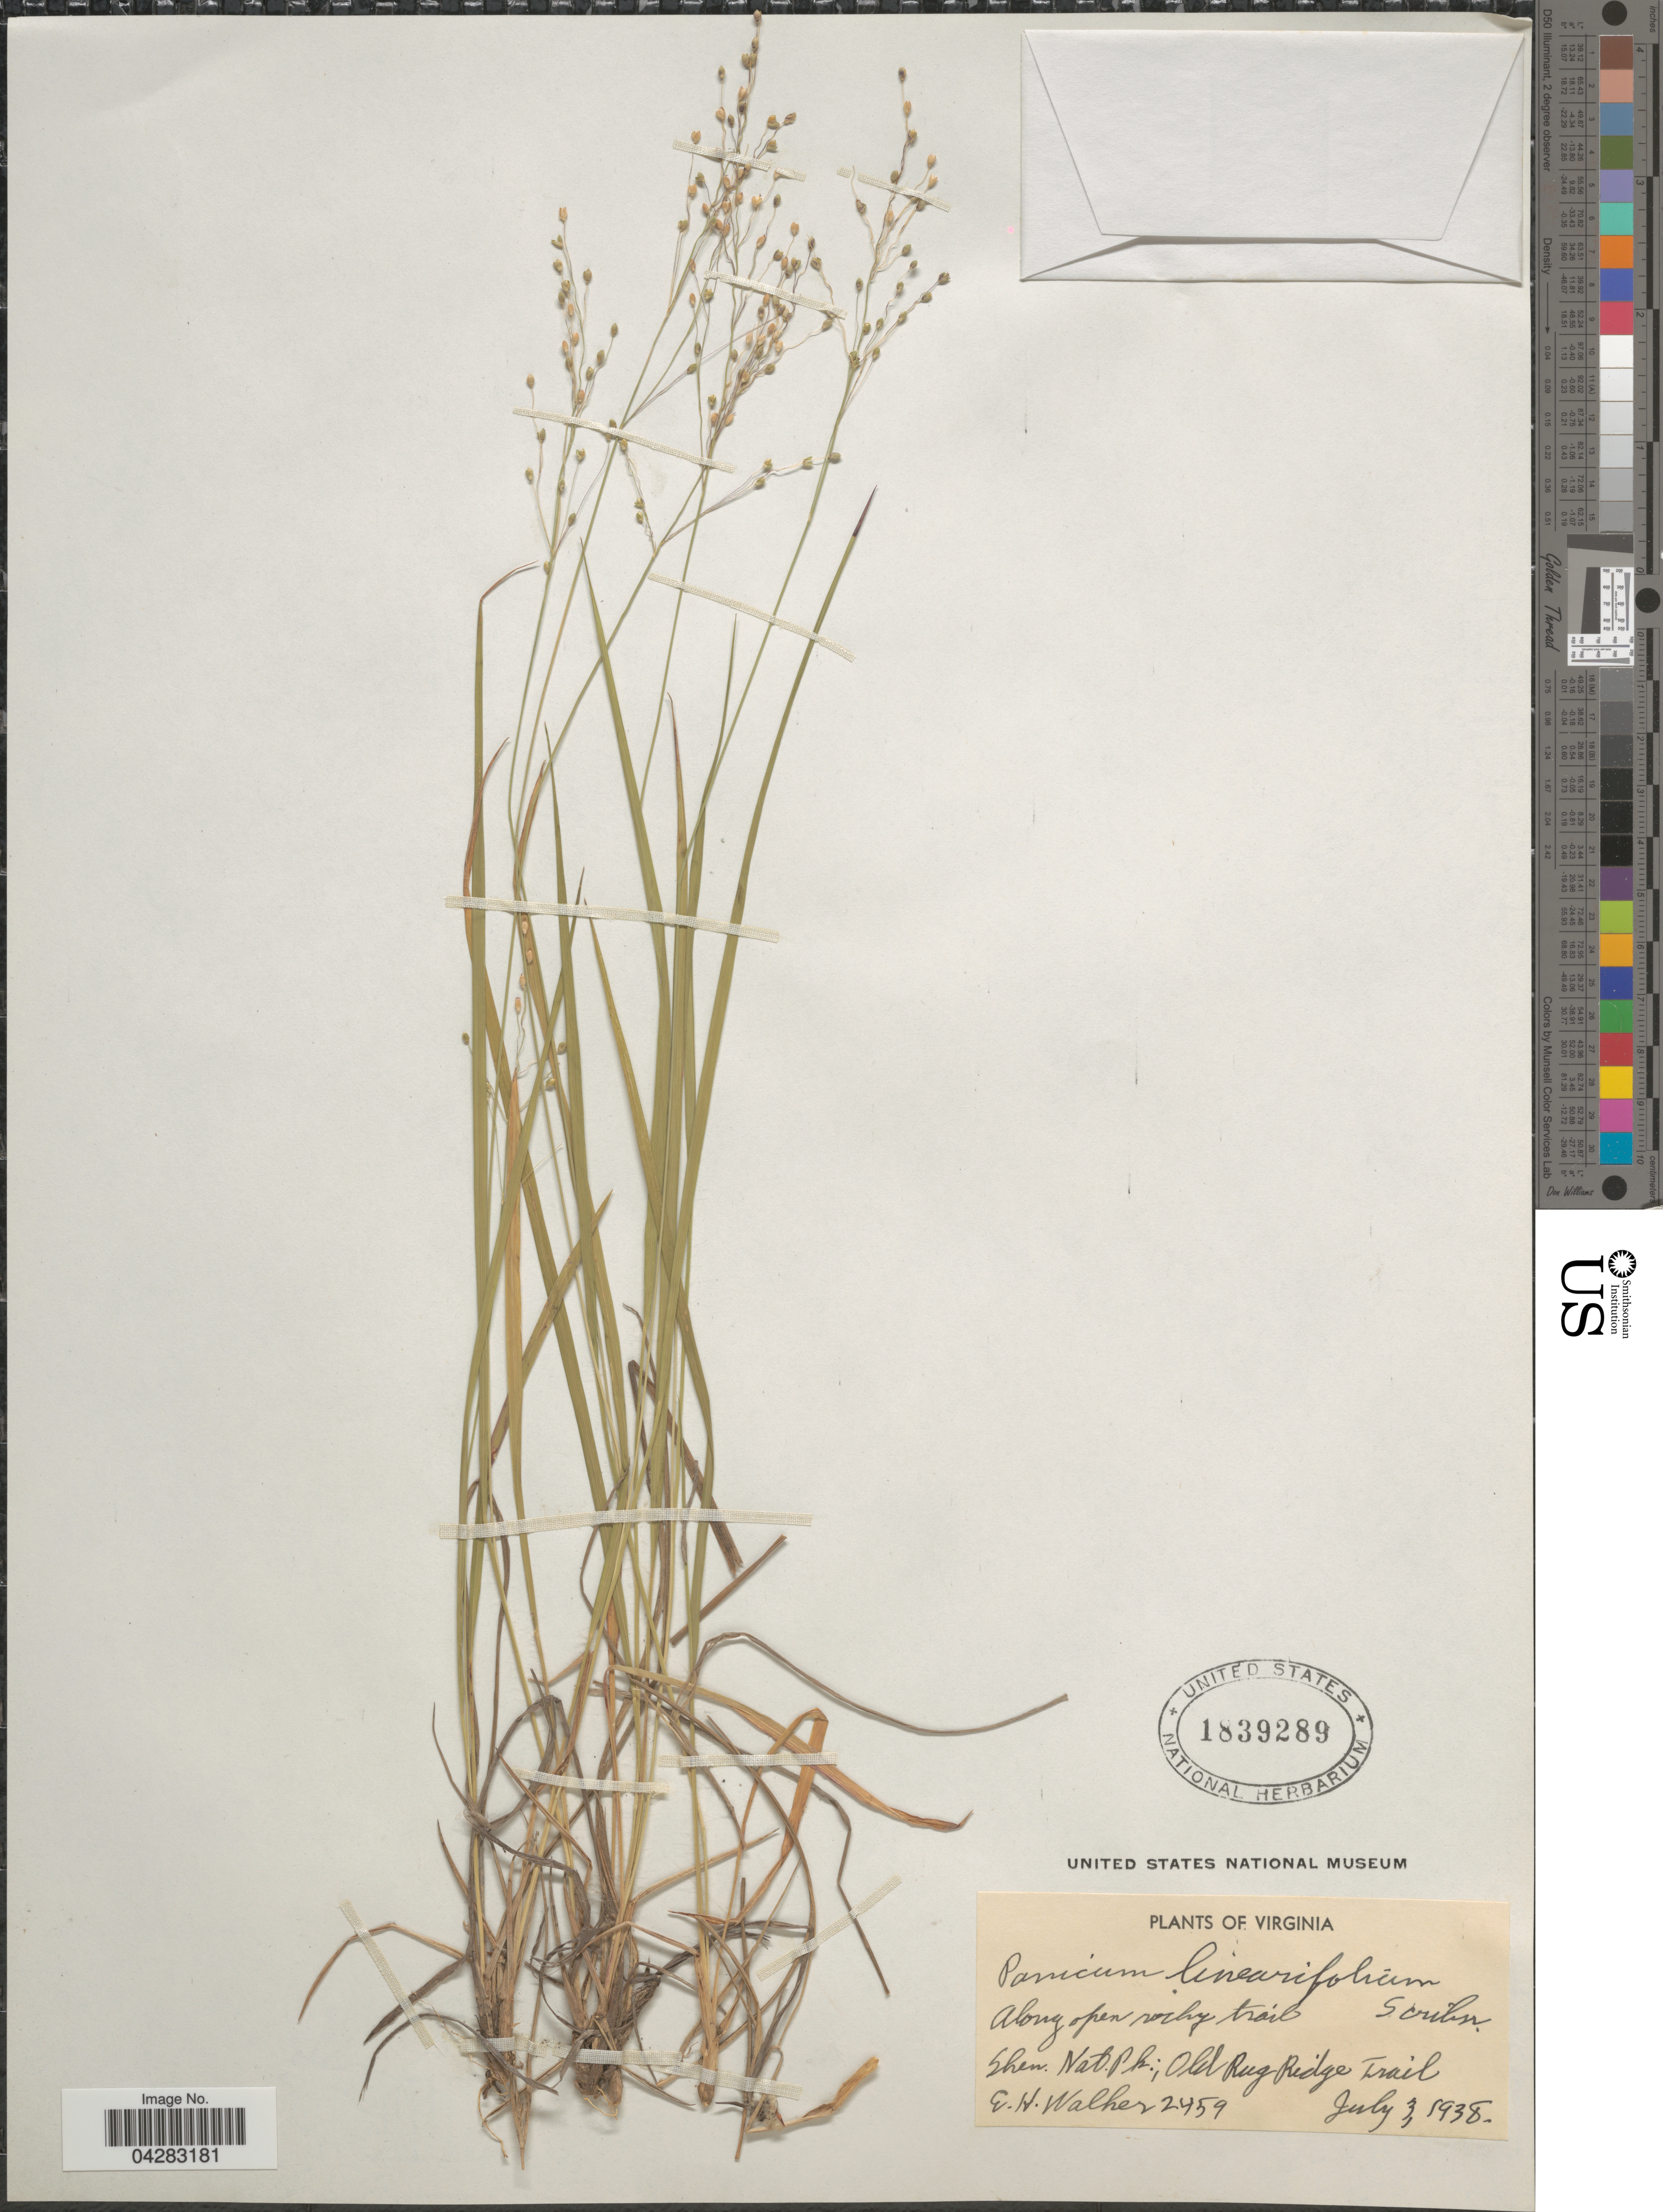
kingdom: Plantae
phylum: Tracheophyta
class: Liliopsida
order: Poales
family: Poaceae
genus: Dichanthelium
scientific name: Dichanthelium linearifolium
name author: (Scribn.) Gould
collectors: E. H. Walker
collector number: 2459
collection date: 1938-07-03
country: United States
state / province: Virginia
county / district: Madison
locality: Along open rocky trail. Shen. Nat. Pk.; Old Rug Ridge Trail.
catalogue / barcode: US 1839289